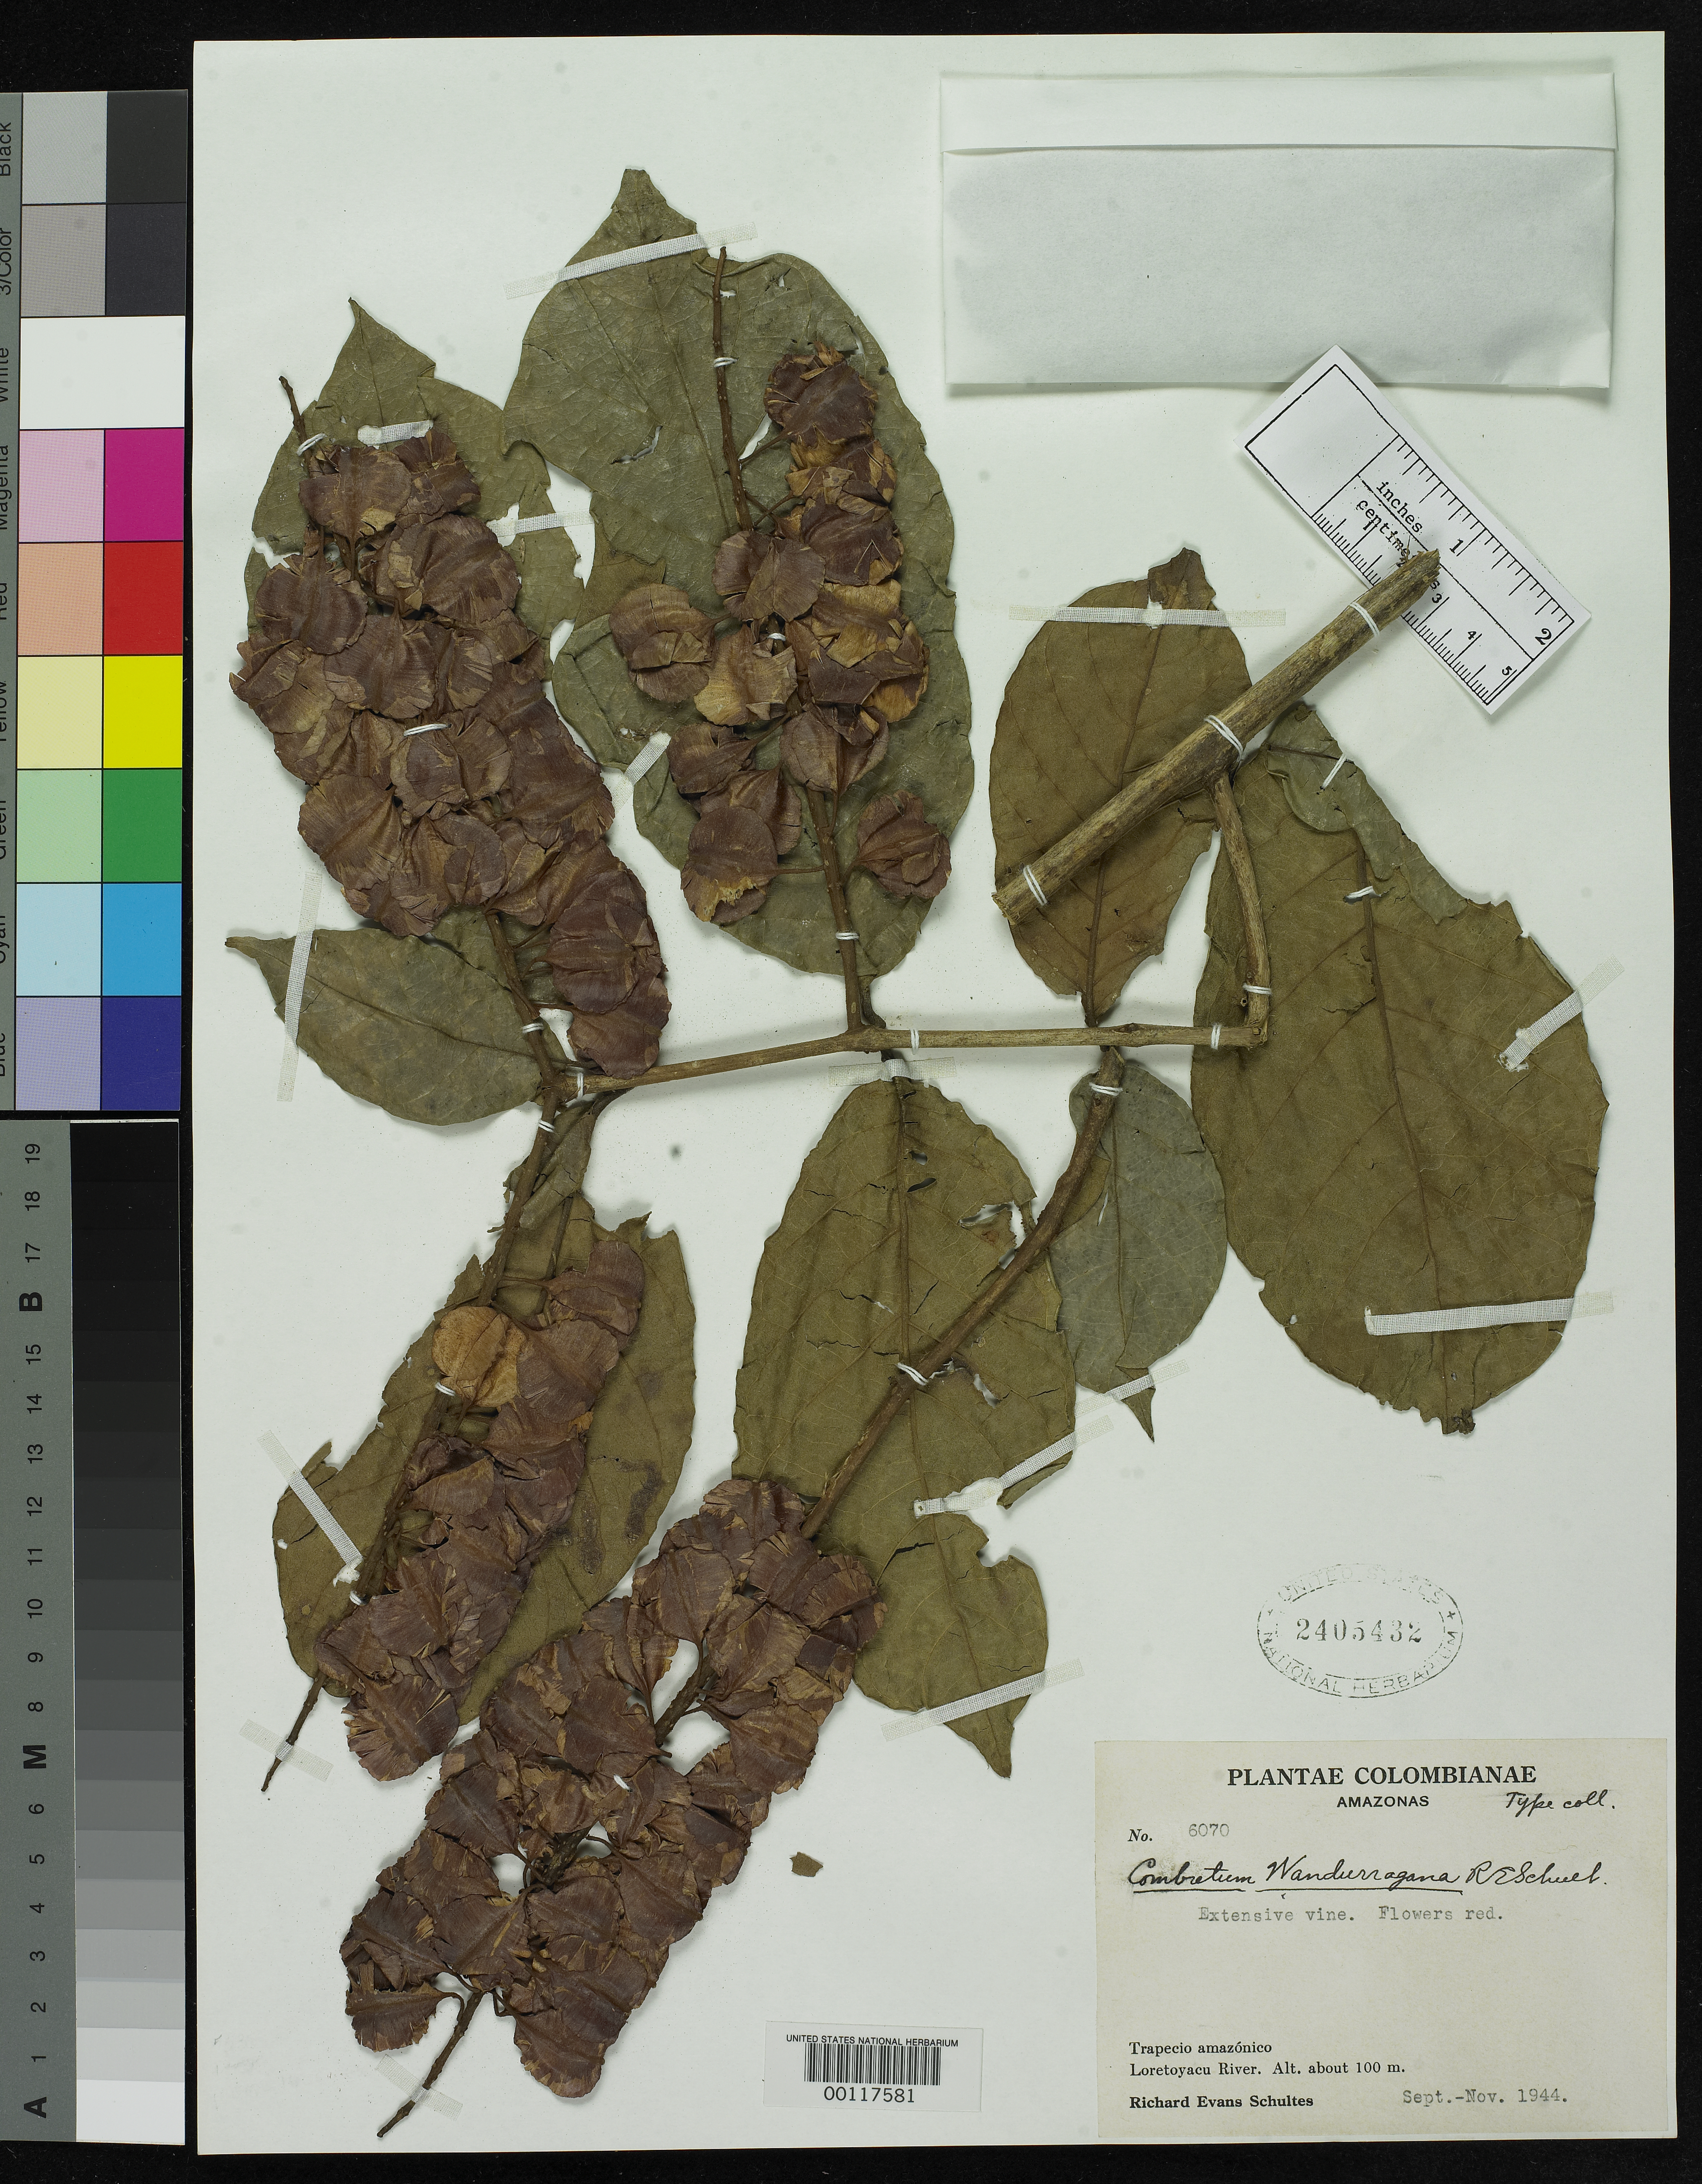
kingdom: Plantae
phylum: Tracheophyta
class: Magnoliopsida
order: Myrtales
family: Combretaceae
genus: Combretum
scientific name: Combretum wandurragana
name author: R.E. Schult.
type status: Isotype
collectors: R. E. Schultes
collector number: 6070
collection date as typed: Sep 1944 to -- Nov 1944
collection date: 1944-09/1944-11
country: Colombia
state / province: Amazônas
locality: Loreta-Yacu River.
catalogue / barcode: US 2405432